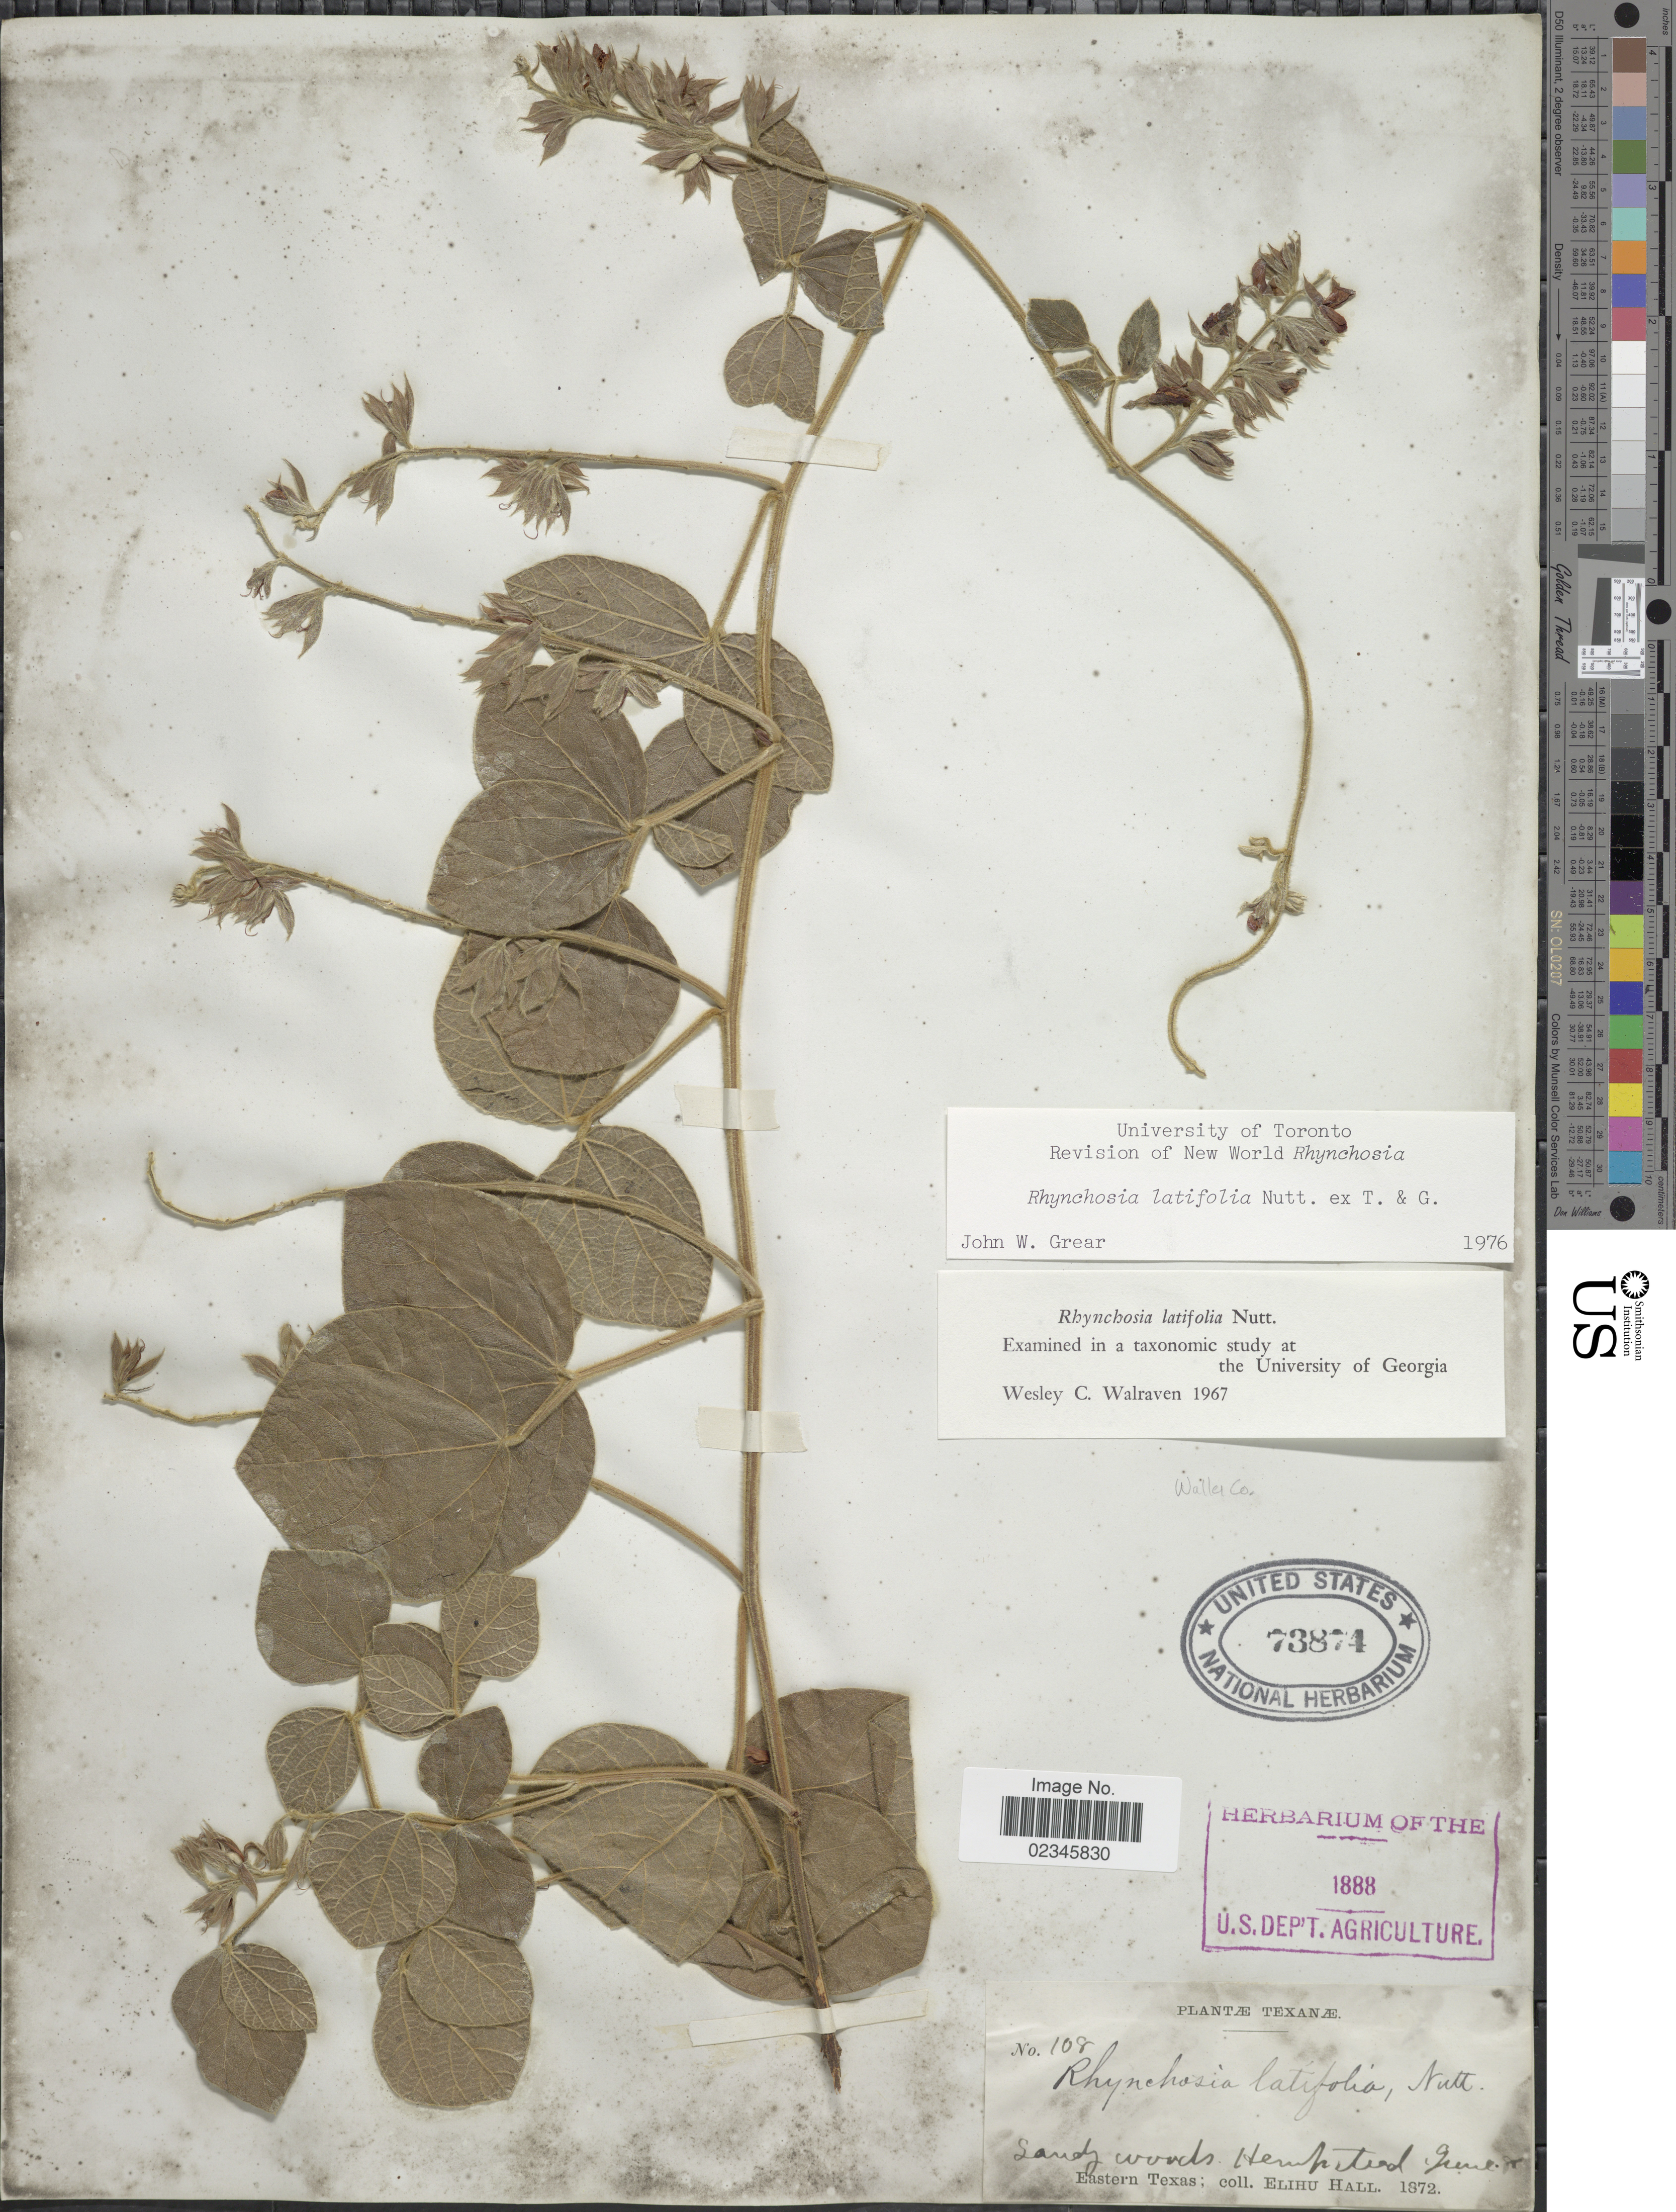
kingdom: Plantae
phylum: Tracheophyta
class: Magnoliopsida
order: Fabales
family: Fabaceae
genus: Rhynchosia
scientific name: Rhynchosia latifolia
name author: Nutt. ex Torr. & A. Gray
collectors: E. Hall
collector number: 108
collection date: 1872-06-08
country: United States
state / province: Texas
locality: sandy woods, Hempstead.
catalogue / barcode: US 73874